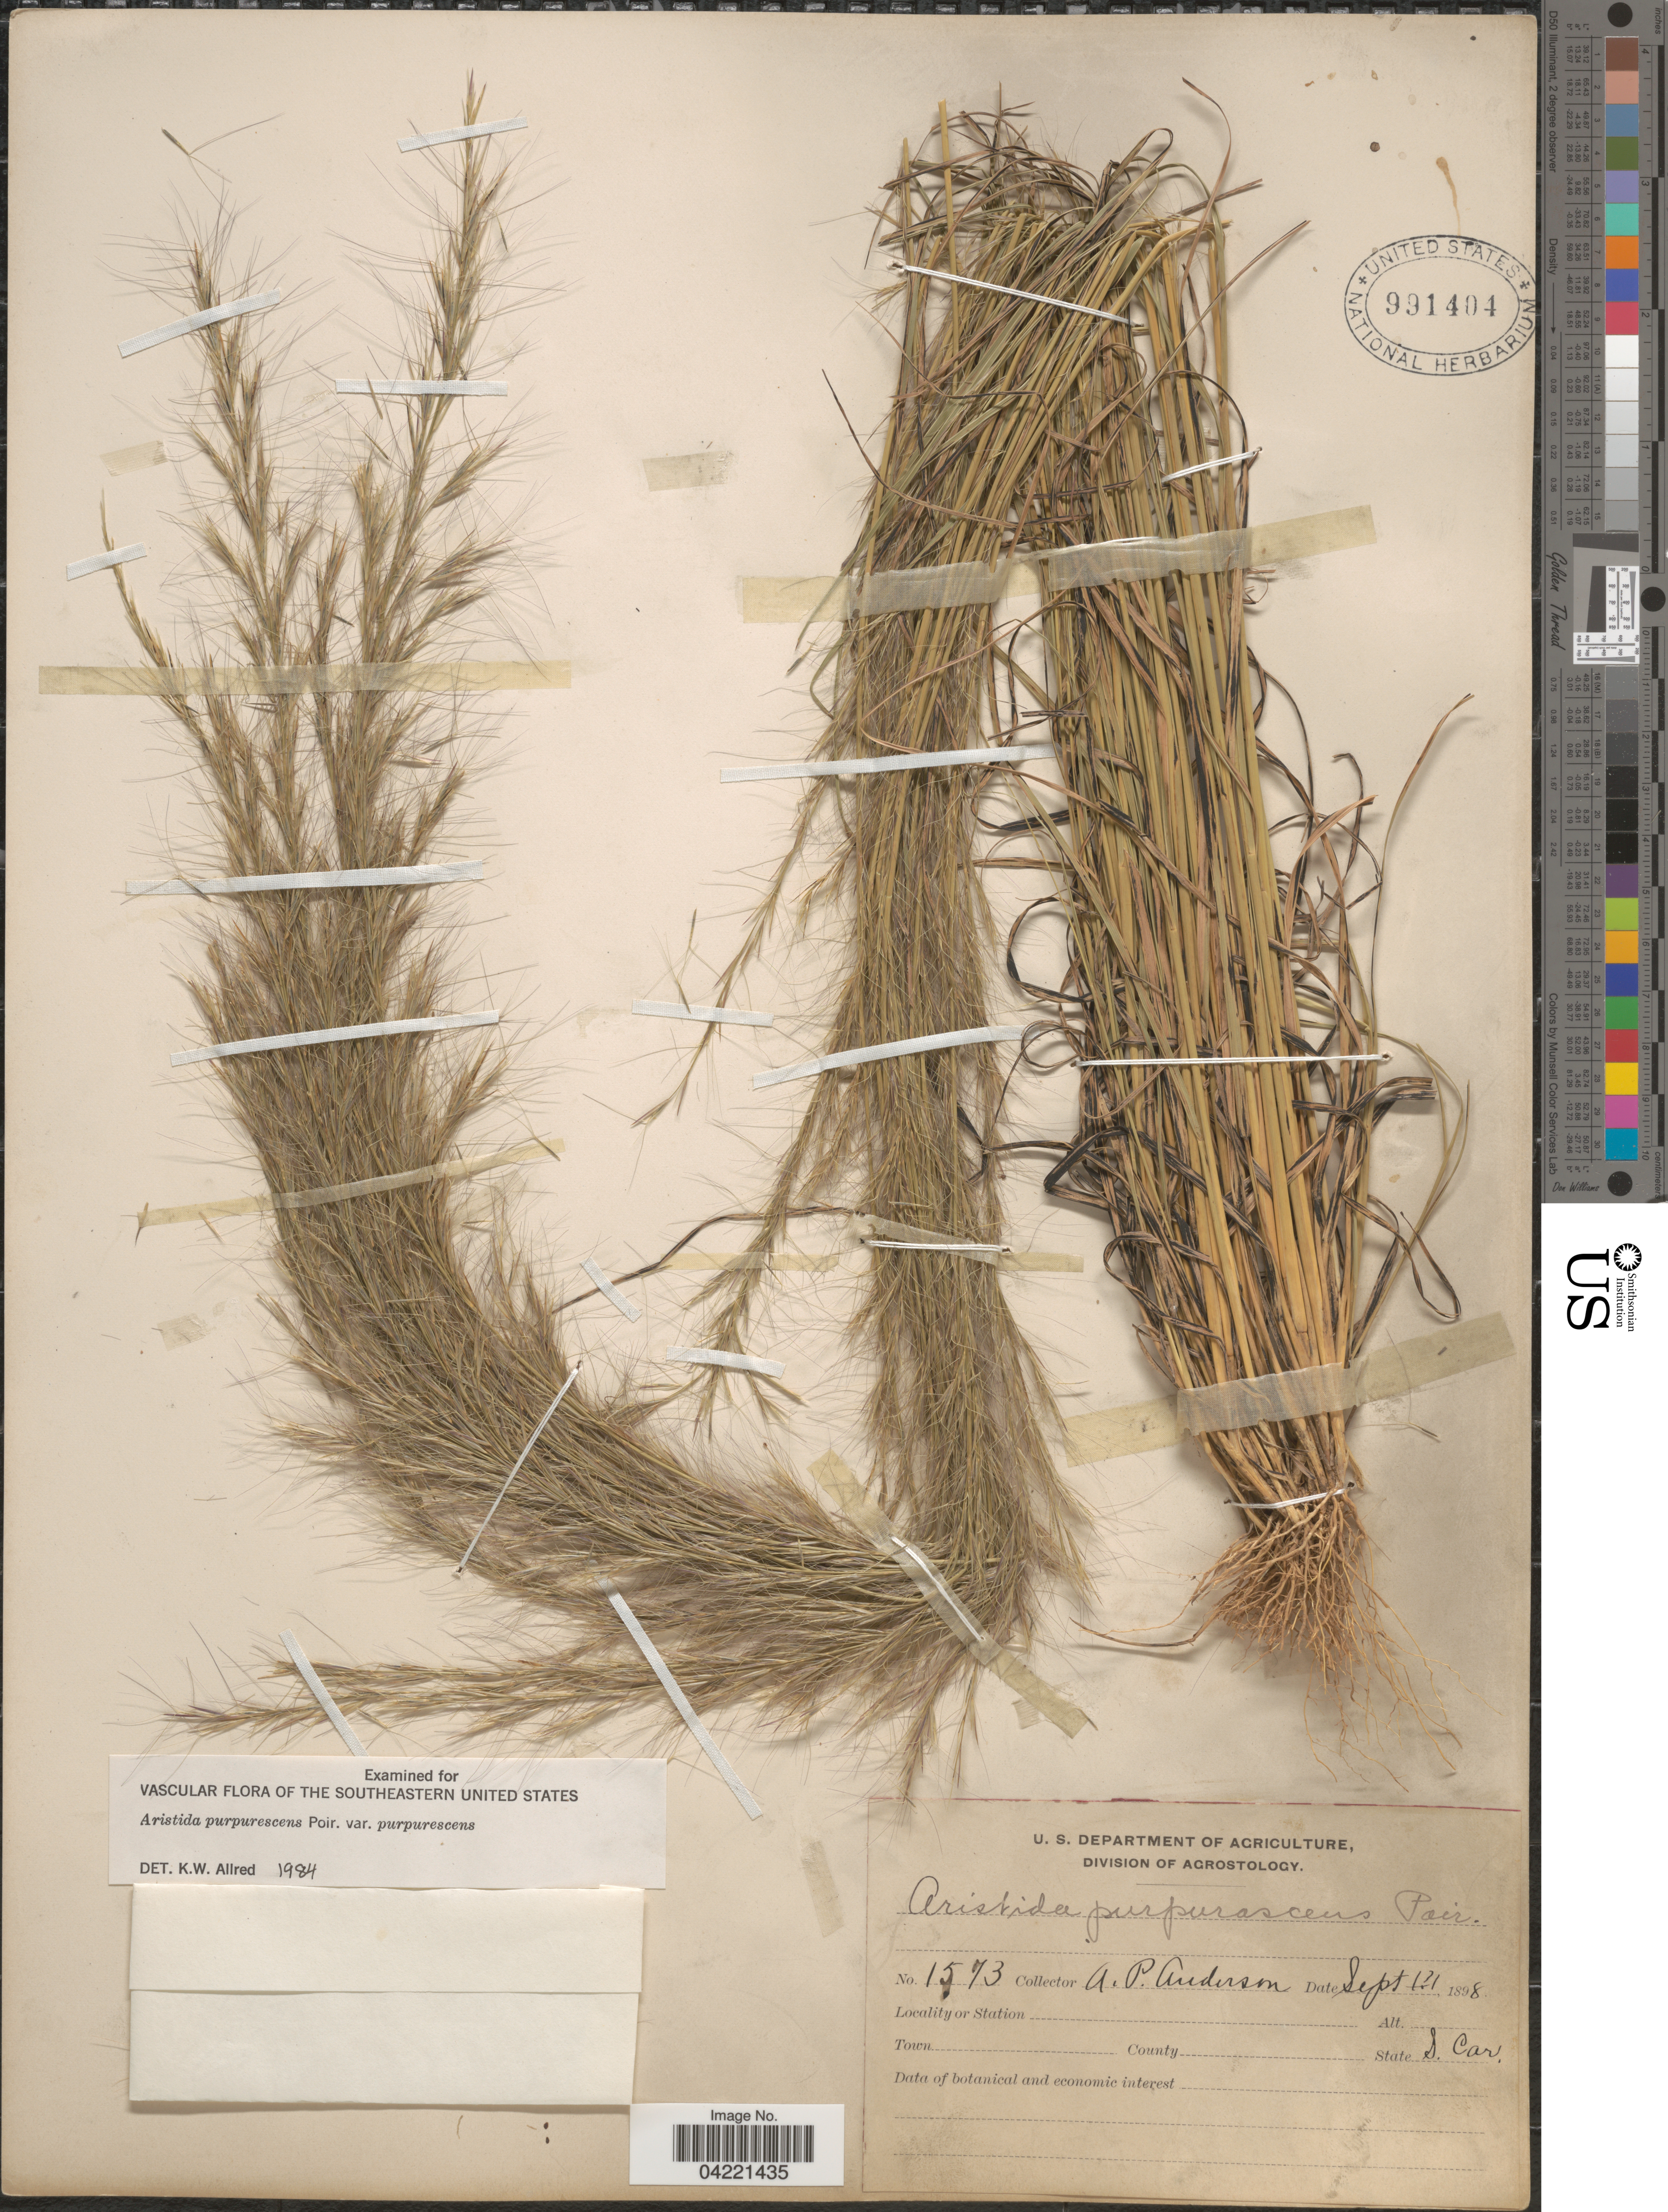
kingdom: Plantae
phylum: Tracheophyta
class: Liliopsida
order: Poales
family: Poaceae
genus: Aristida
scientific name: Aristida purpurascens var. purpurescens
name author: Poir.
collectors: A. P. Anderson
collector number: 1573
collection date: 1898-09-14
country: United States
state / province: South Carolina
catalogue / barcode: US 991404